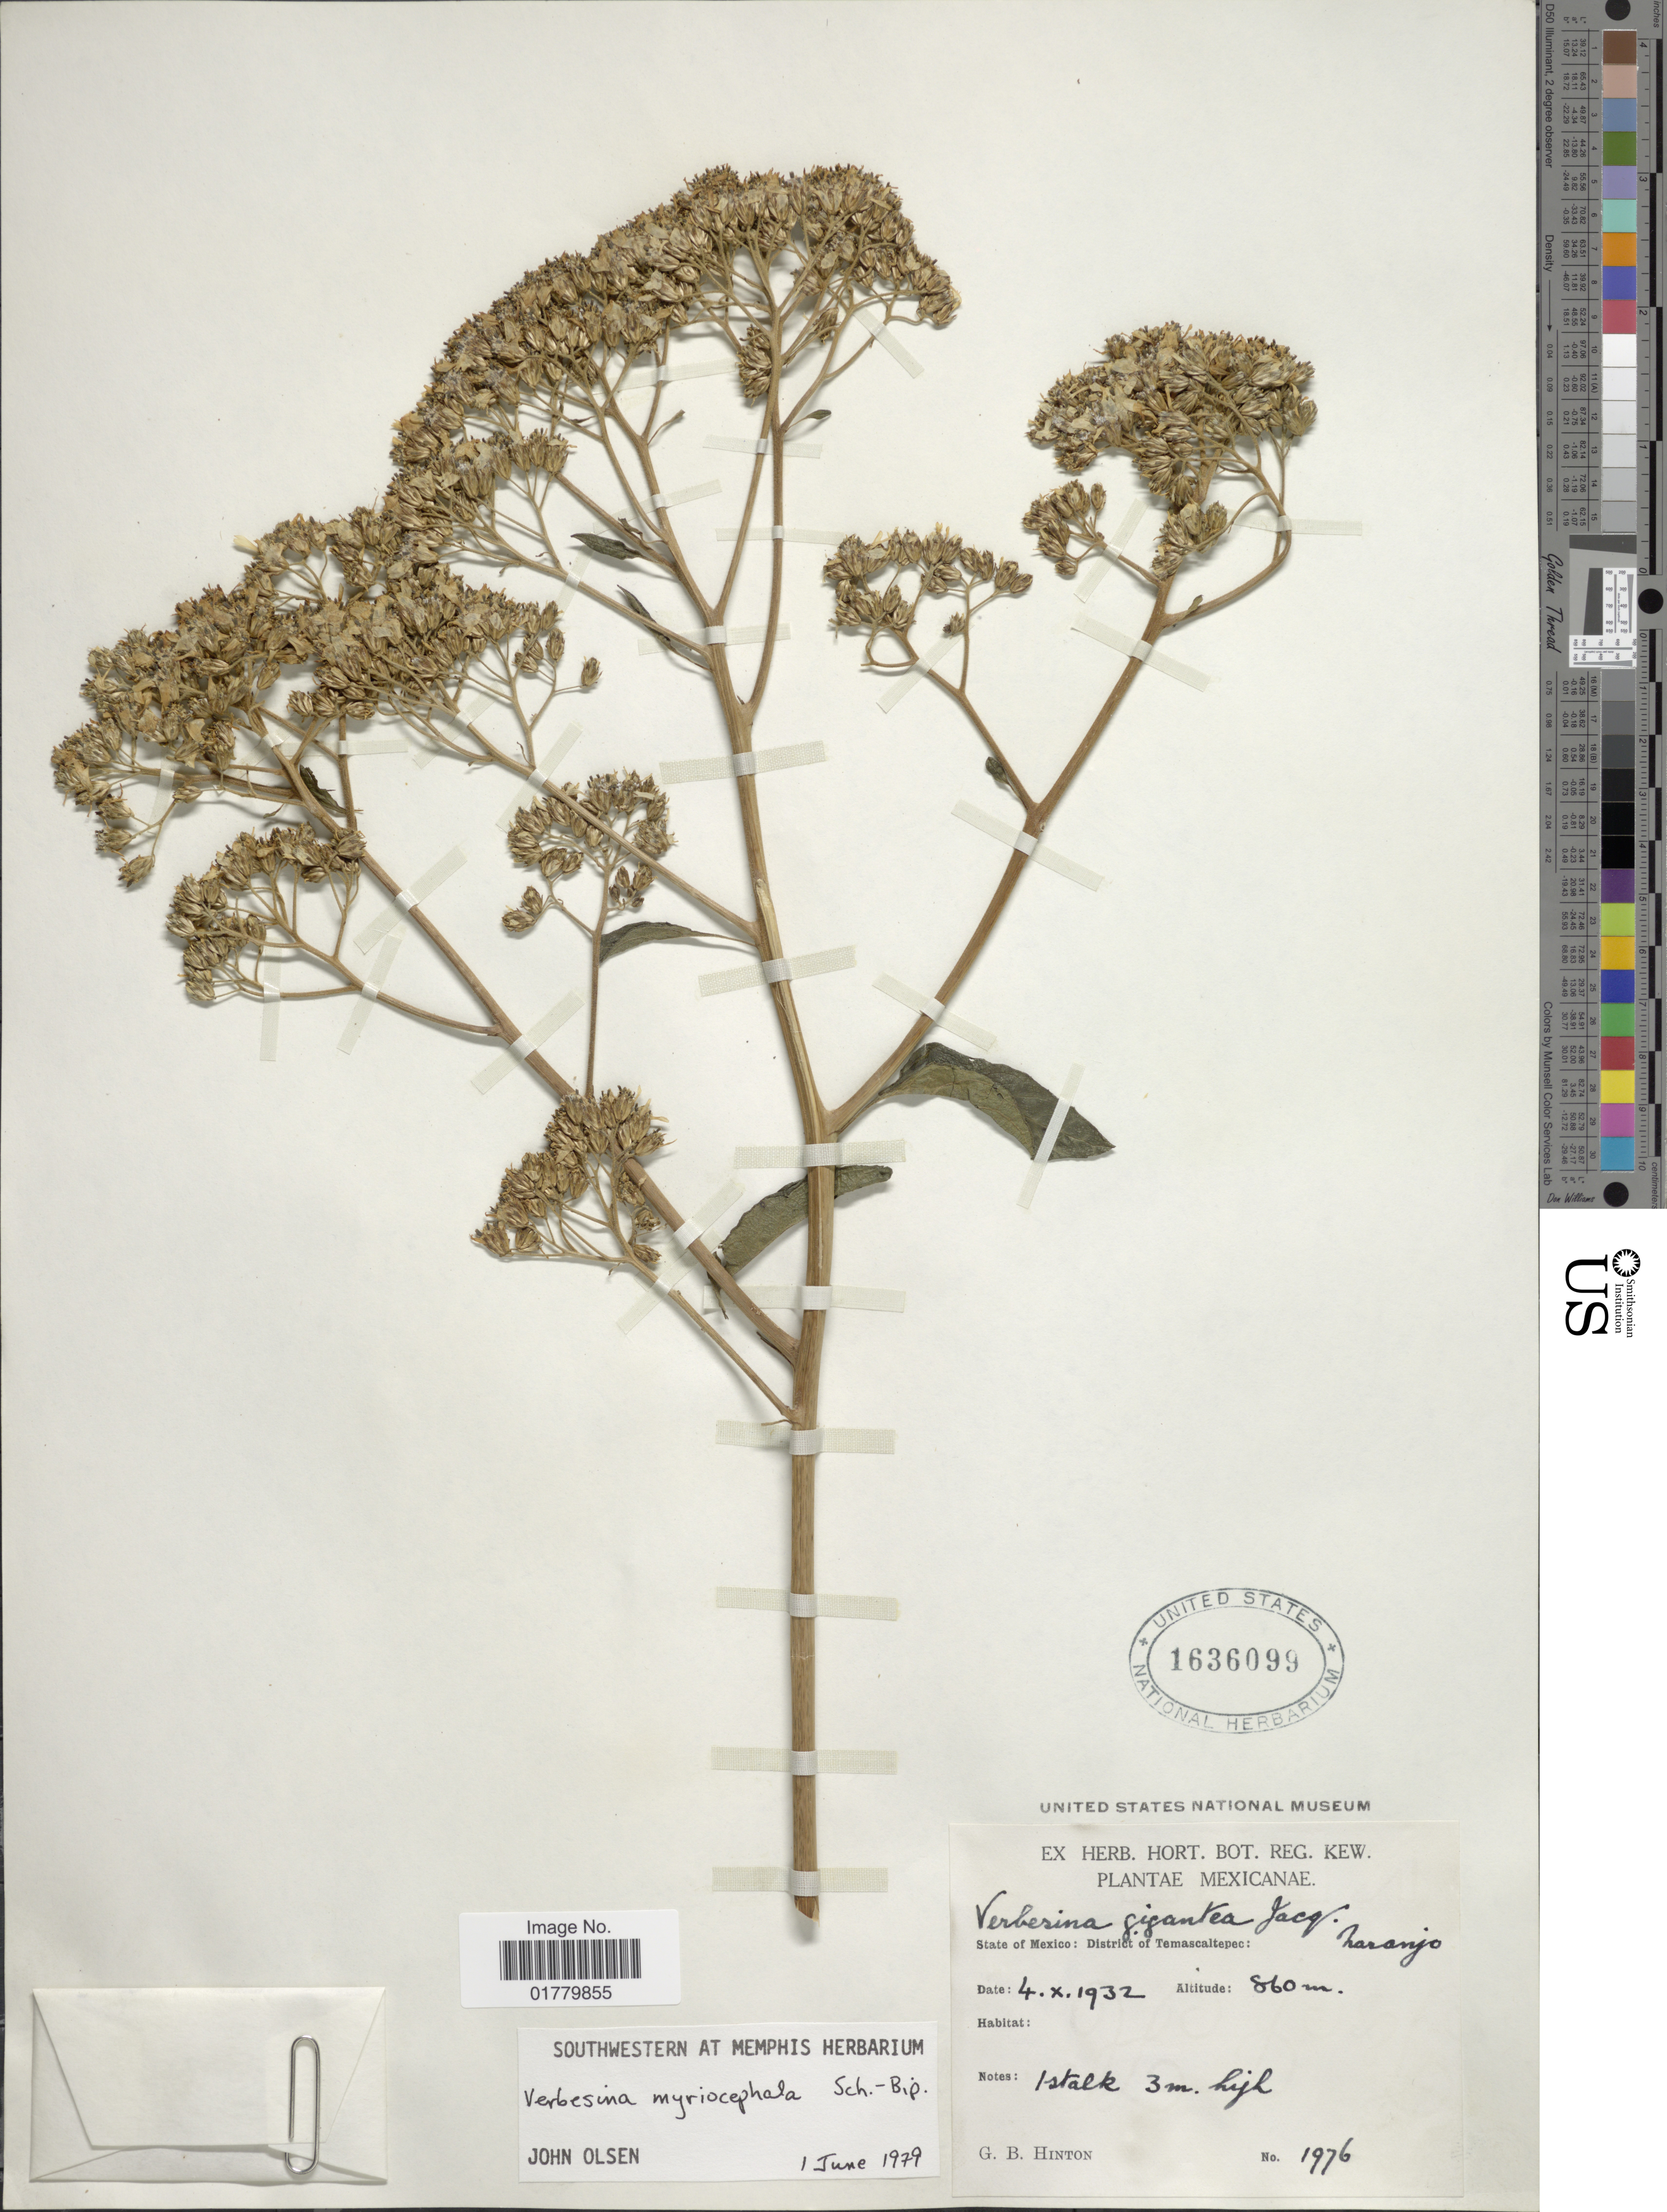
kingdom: Plantae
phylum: Tracheophyta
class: Magnoliopsida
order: Asterales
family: Asteraceae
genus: Verbesina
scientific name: Verbesina myriocephala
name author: Sch. Bip. ex Klatt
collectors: G. B. Hinton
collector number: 1976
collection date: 1932-10-04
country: Mexico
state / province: México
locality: District of Temascaltepec: naranjo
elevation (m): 860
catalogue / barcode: US 1636099